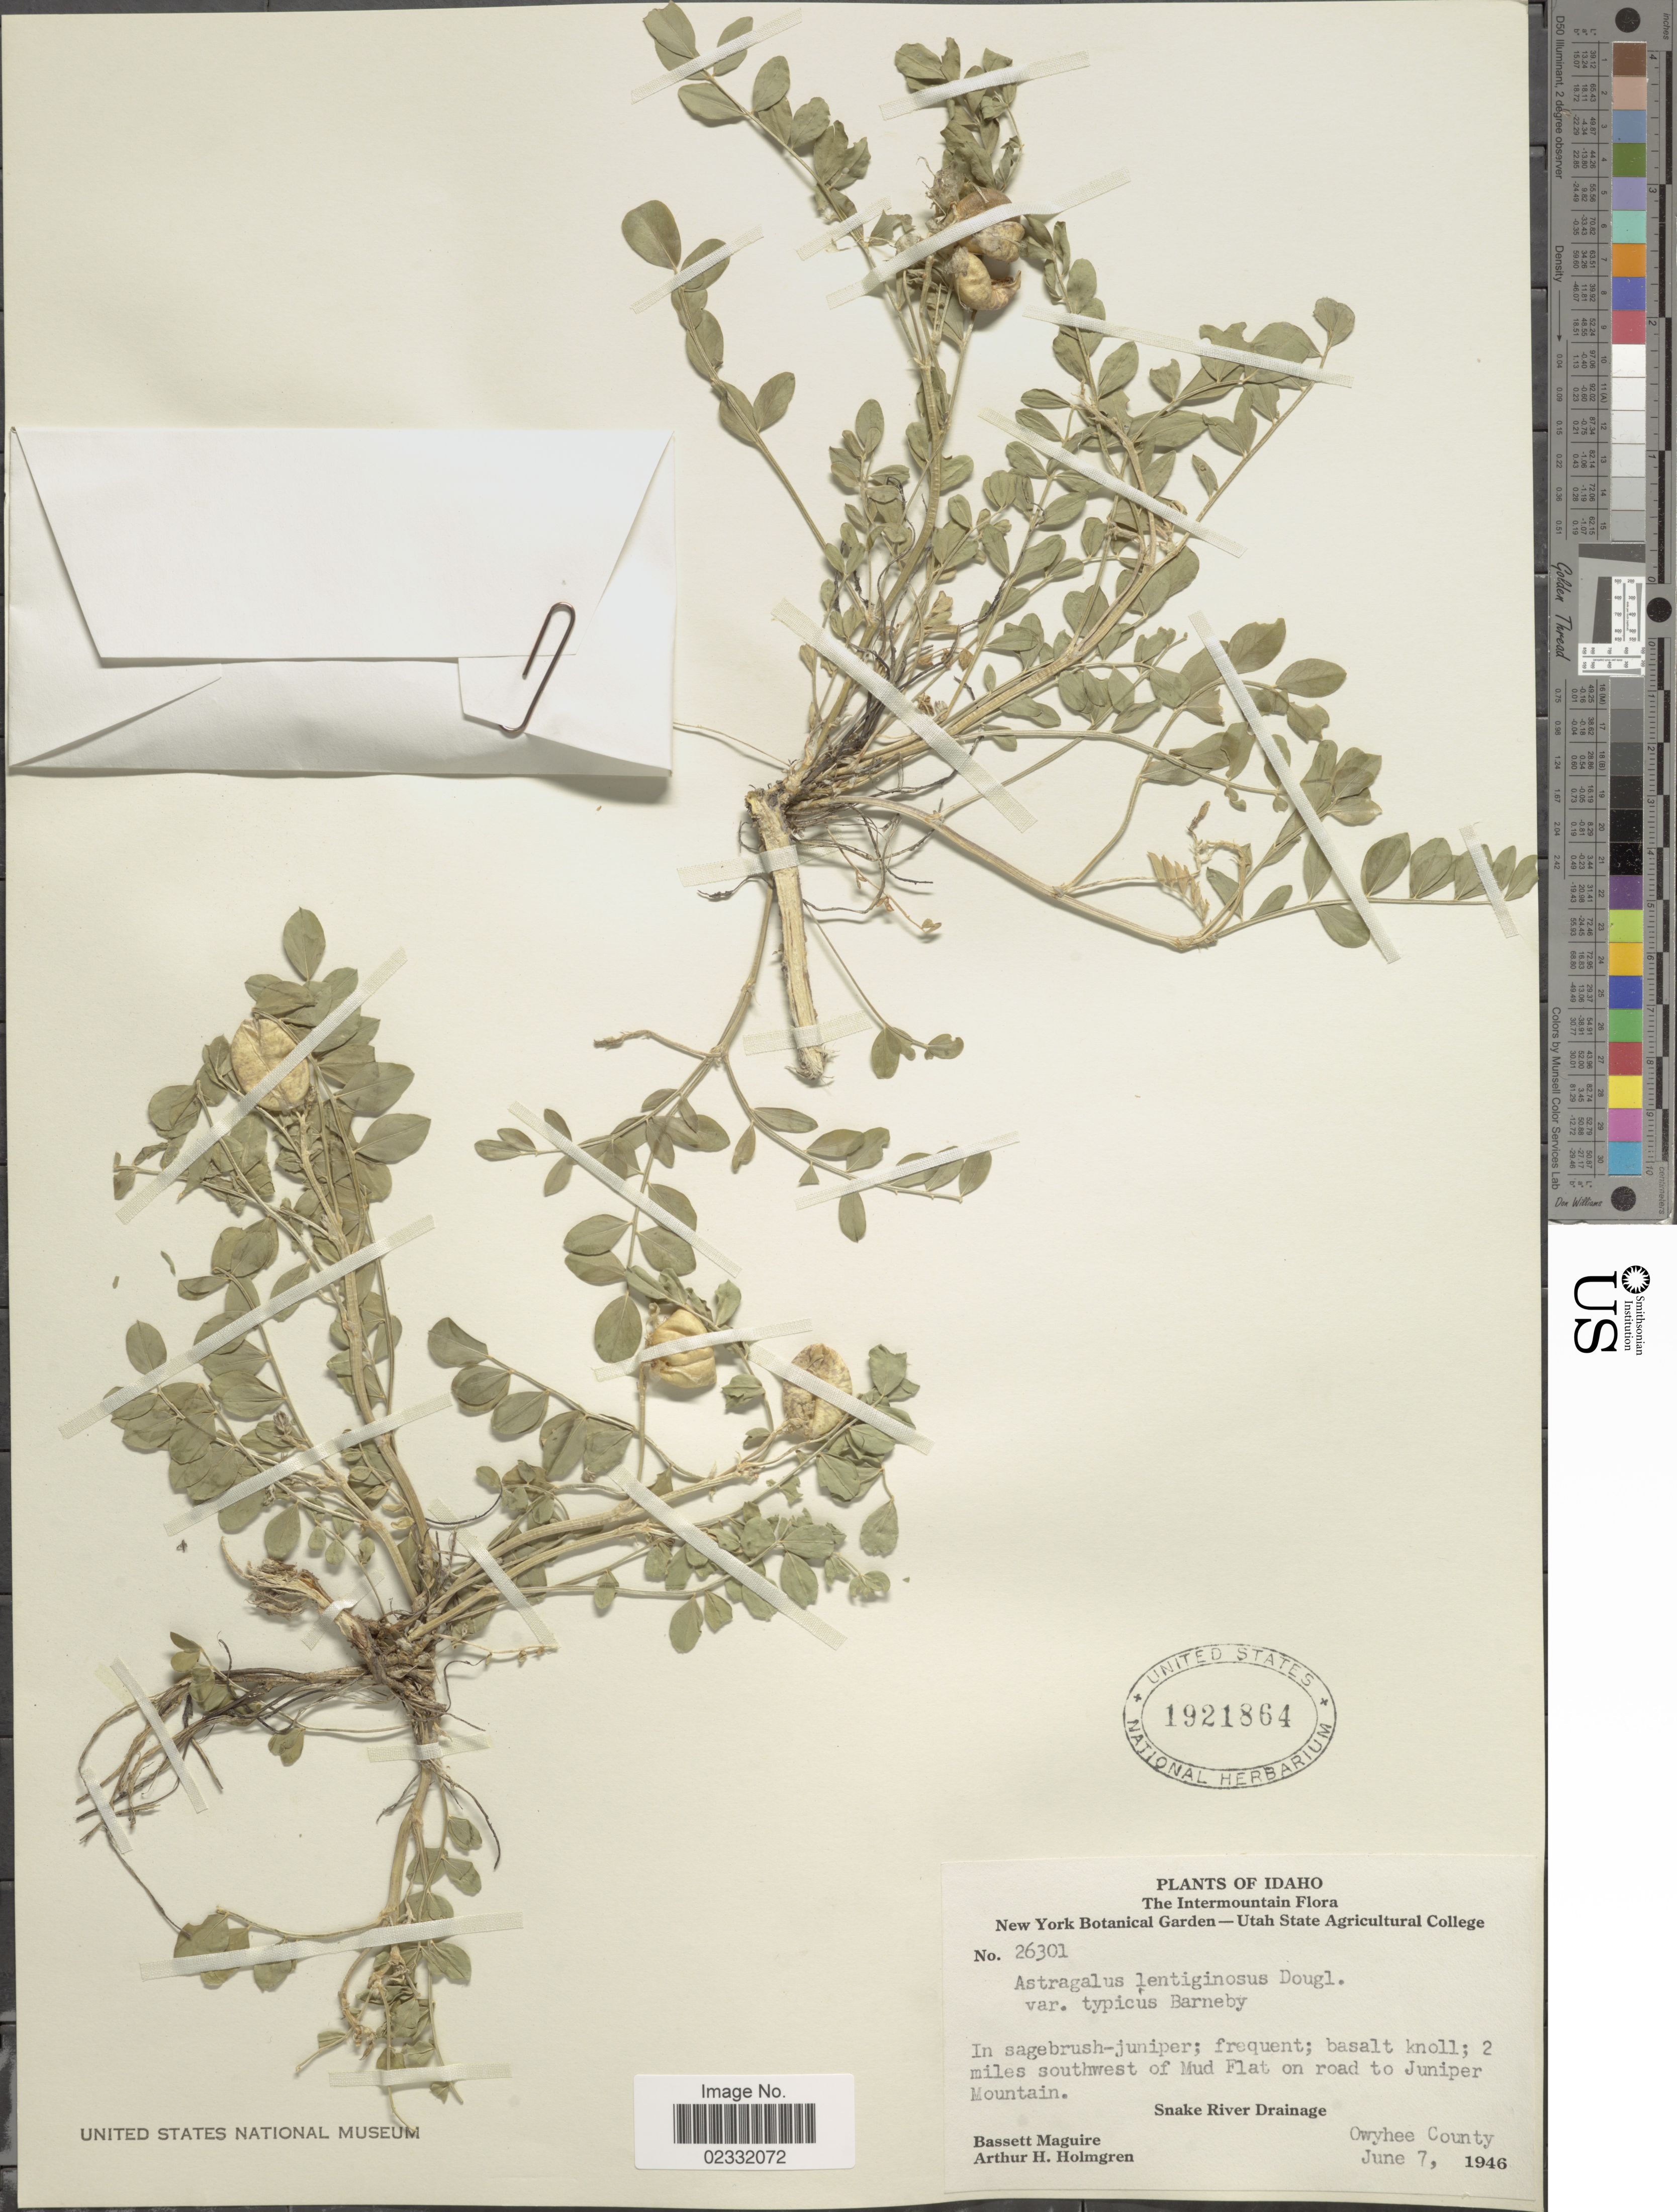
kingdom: Plantae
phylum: Tracheophyta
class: Magnoliopsida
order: Fabales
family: Fabaceae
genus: Astragalus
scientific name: Astragalus lentiginosus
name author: Douglas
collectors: B. Maguire & A. H. Holmgren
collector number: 26301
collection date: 1946-06-07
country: United States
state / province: Idaho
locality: The Intermountain, 2 miles southwest of Mud Flat on road to Juniper Mountain, Snake River Drainage, Owyhee County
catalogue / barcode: US 1921864